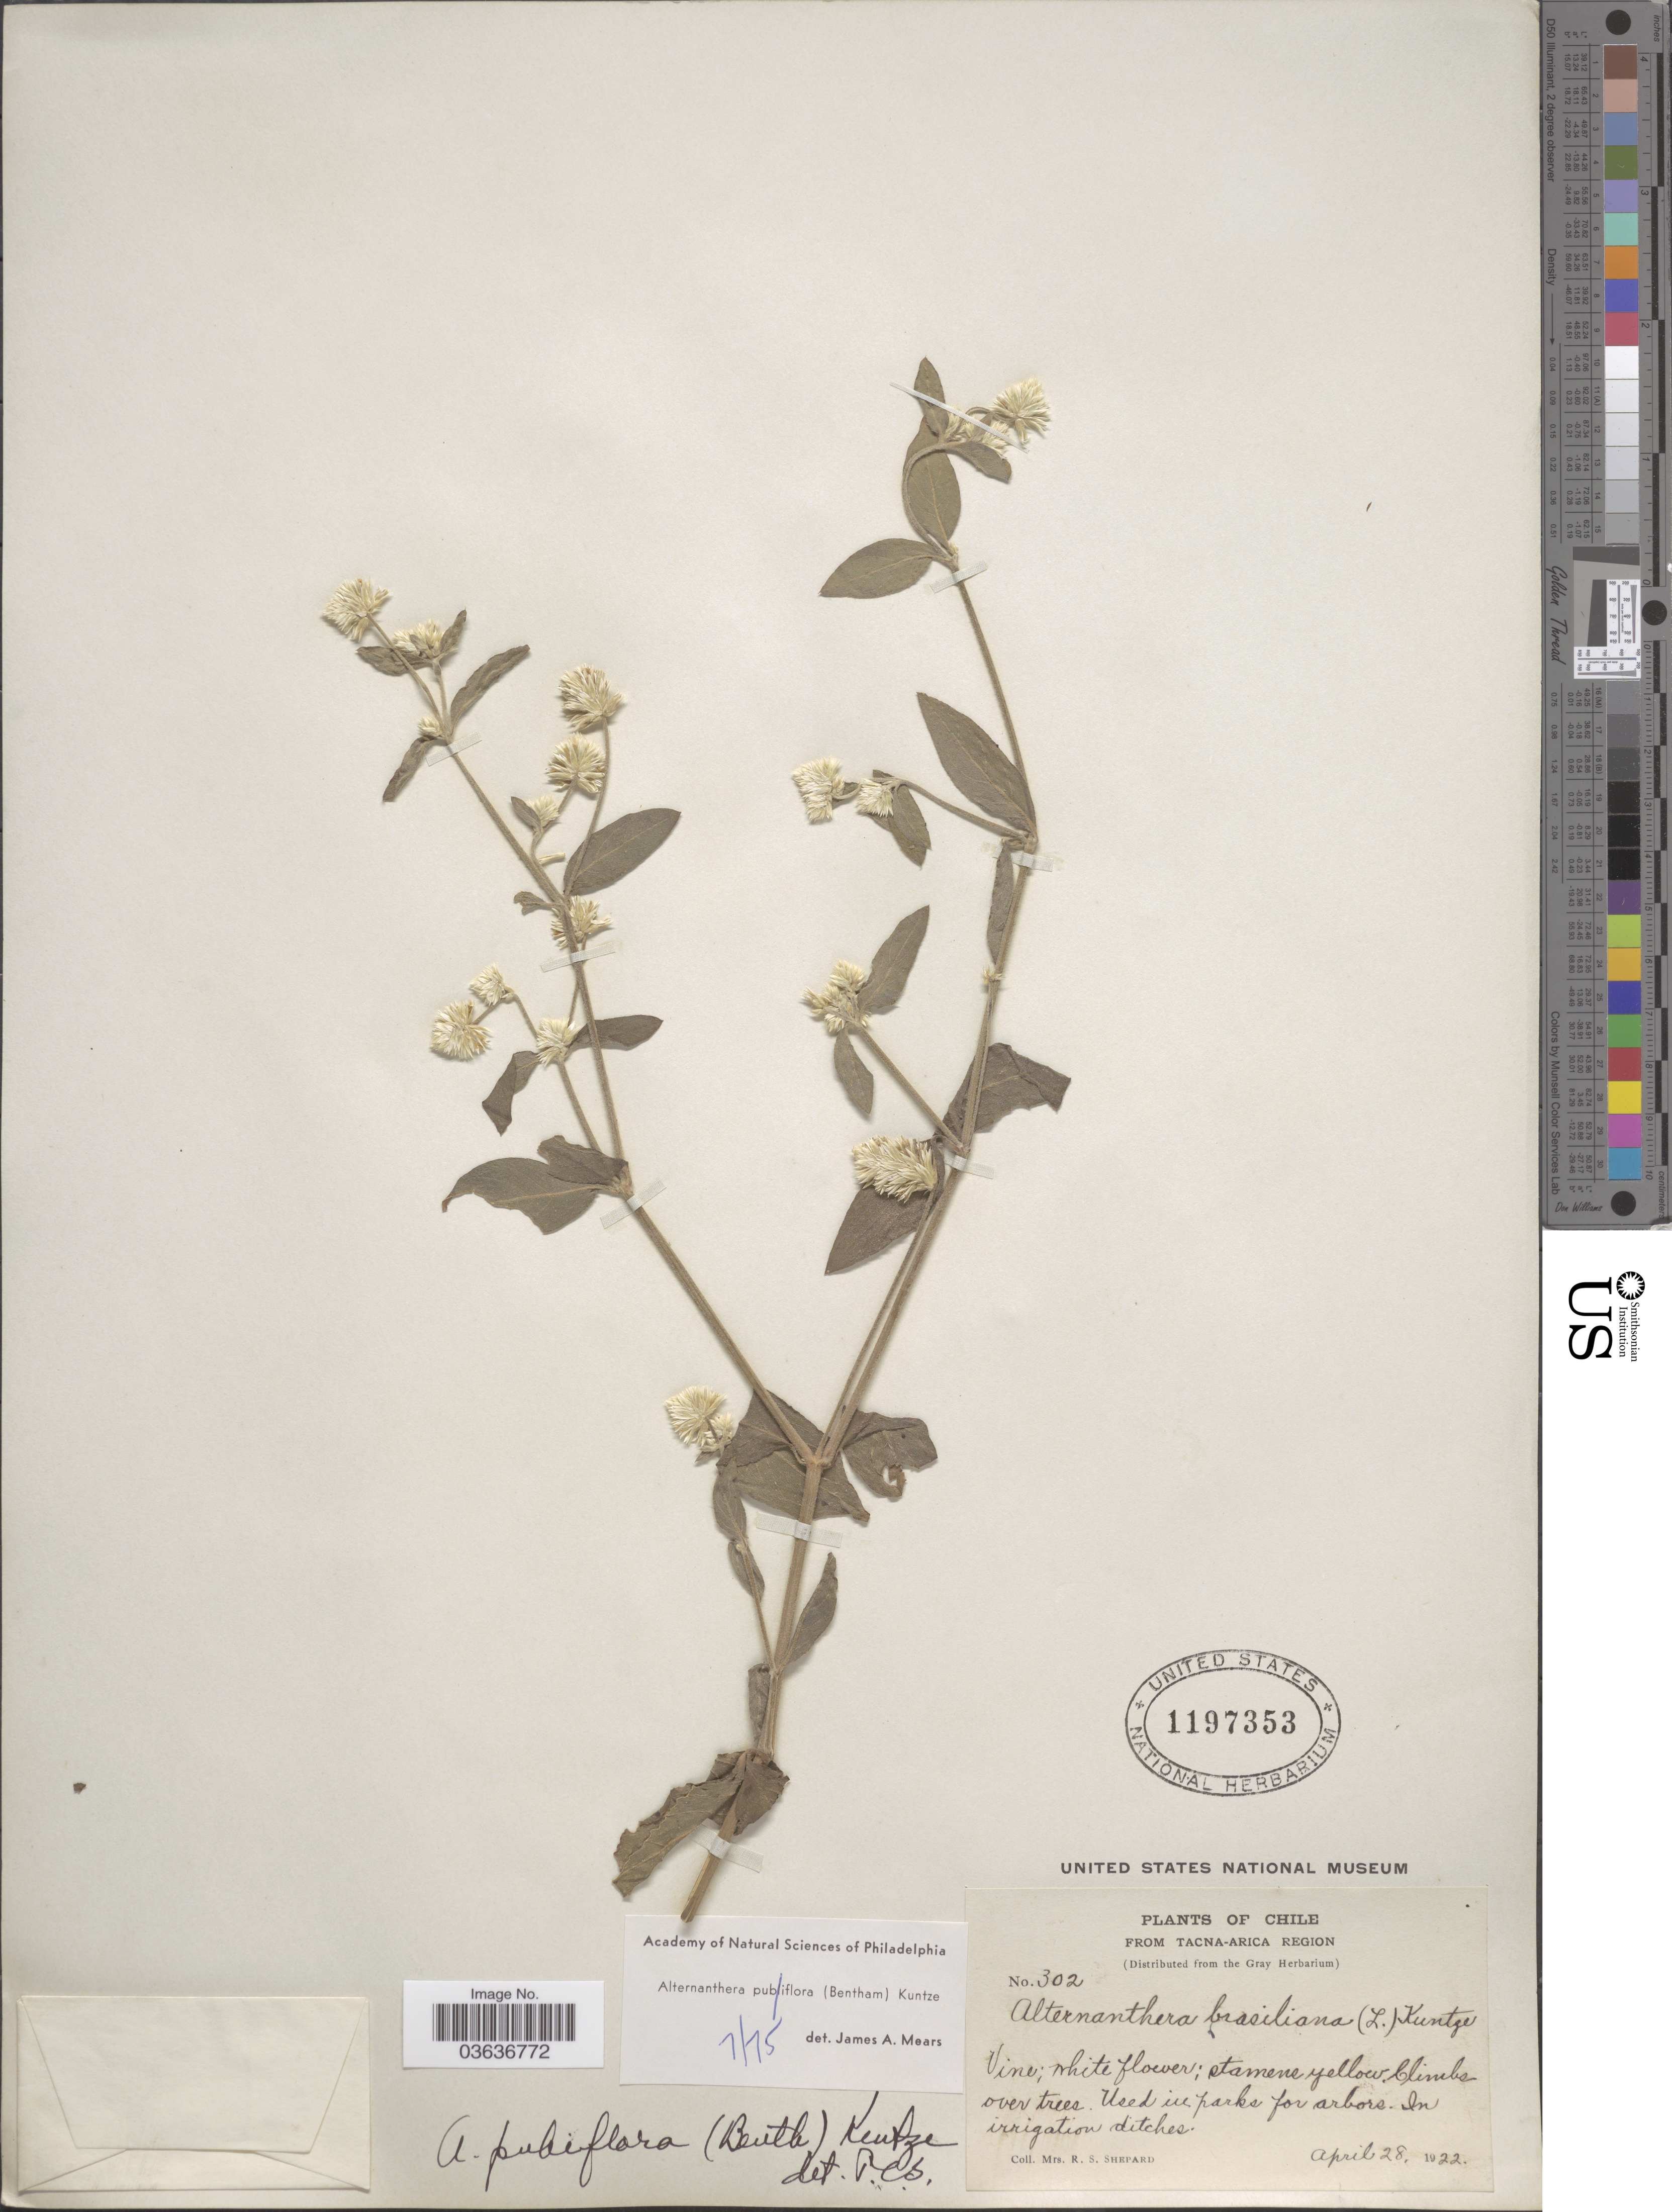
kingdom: Plantae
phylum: Tracheophyta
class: Magnoliopsida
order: Caryophyllales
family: Amaranthaceae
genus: Alternanthera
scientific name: Alternanthera pubiflora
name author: (Benth.) Kuntze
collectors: R. Shepard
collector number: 302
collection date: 1922-04-28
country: Chile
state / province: Arica y Parinacota (XV)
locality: From Tacna-Arica Region.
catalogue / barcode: US 1197353